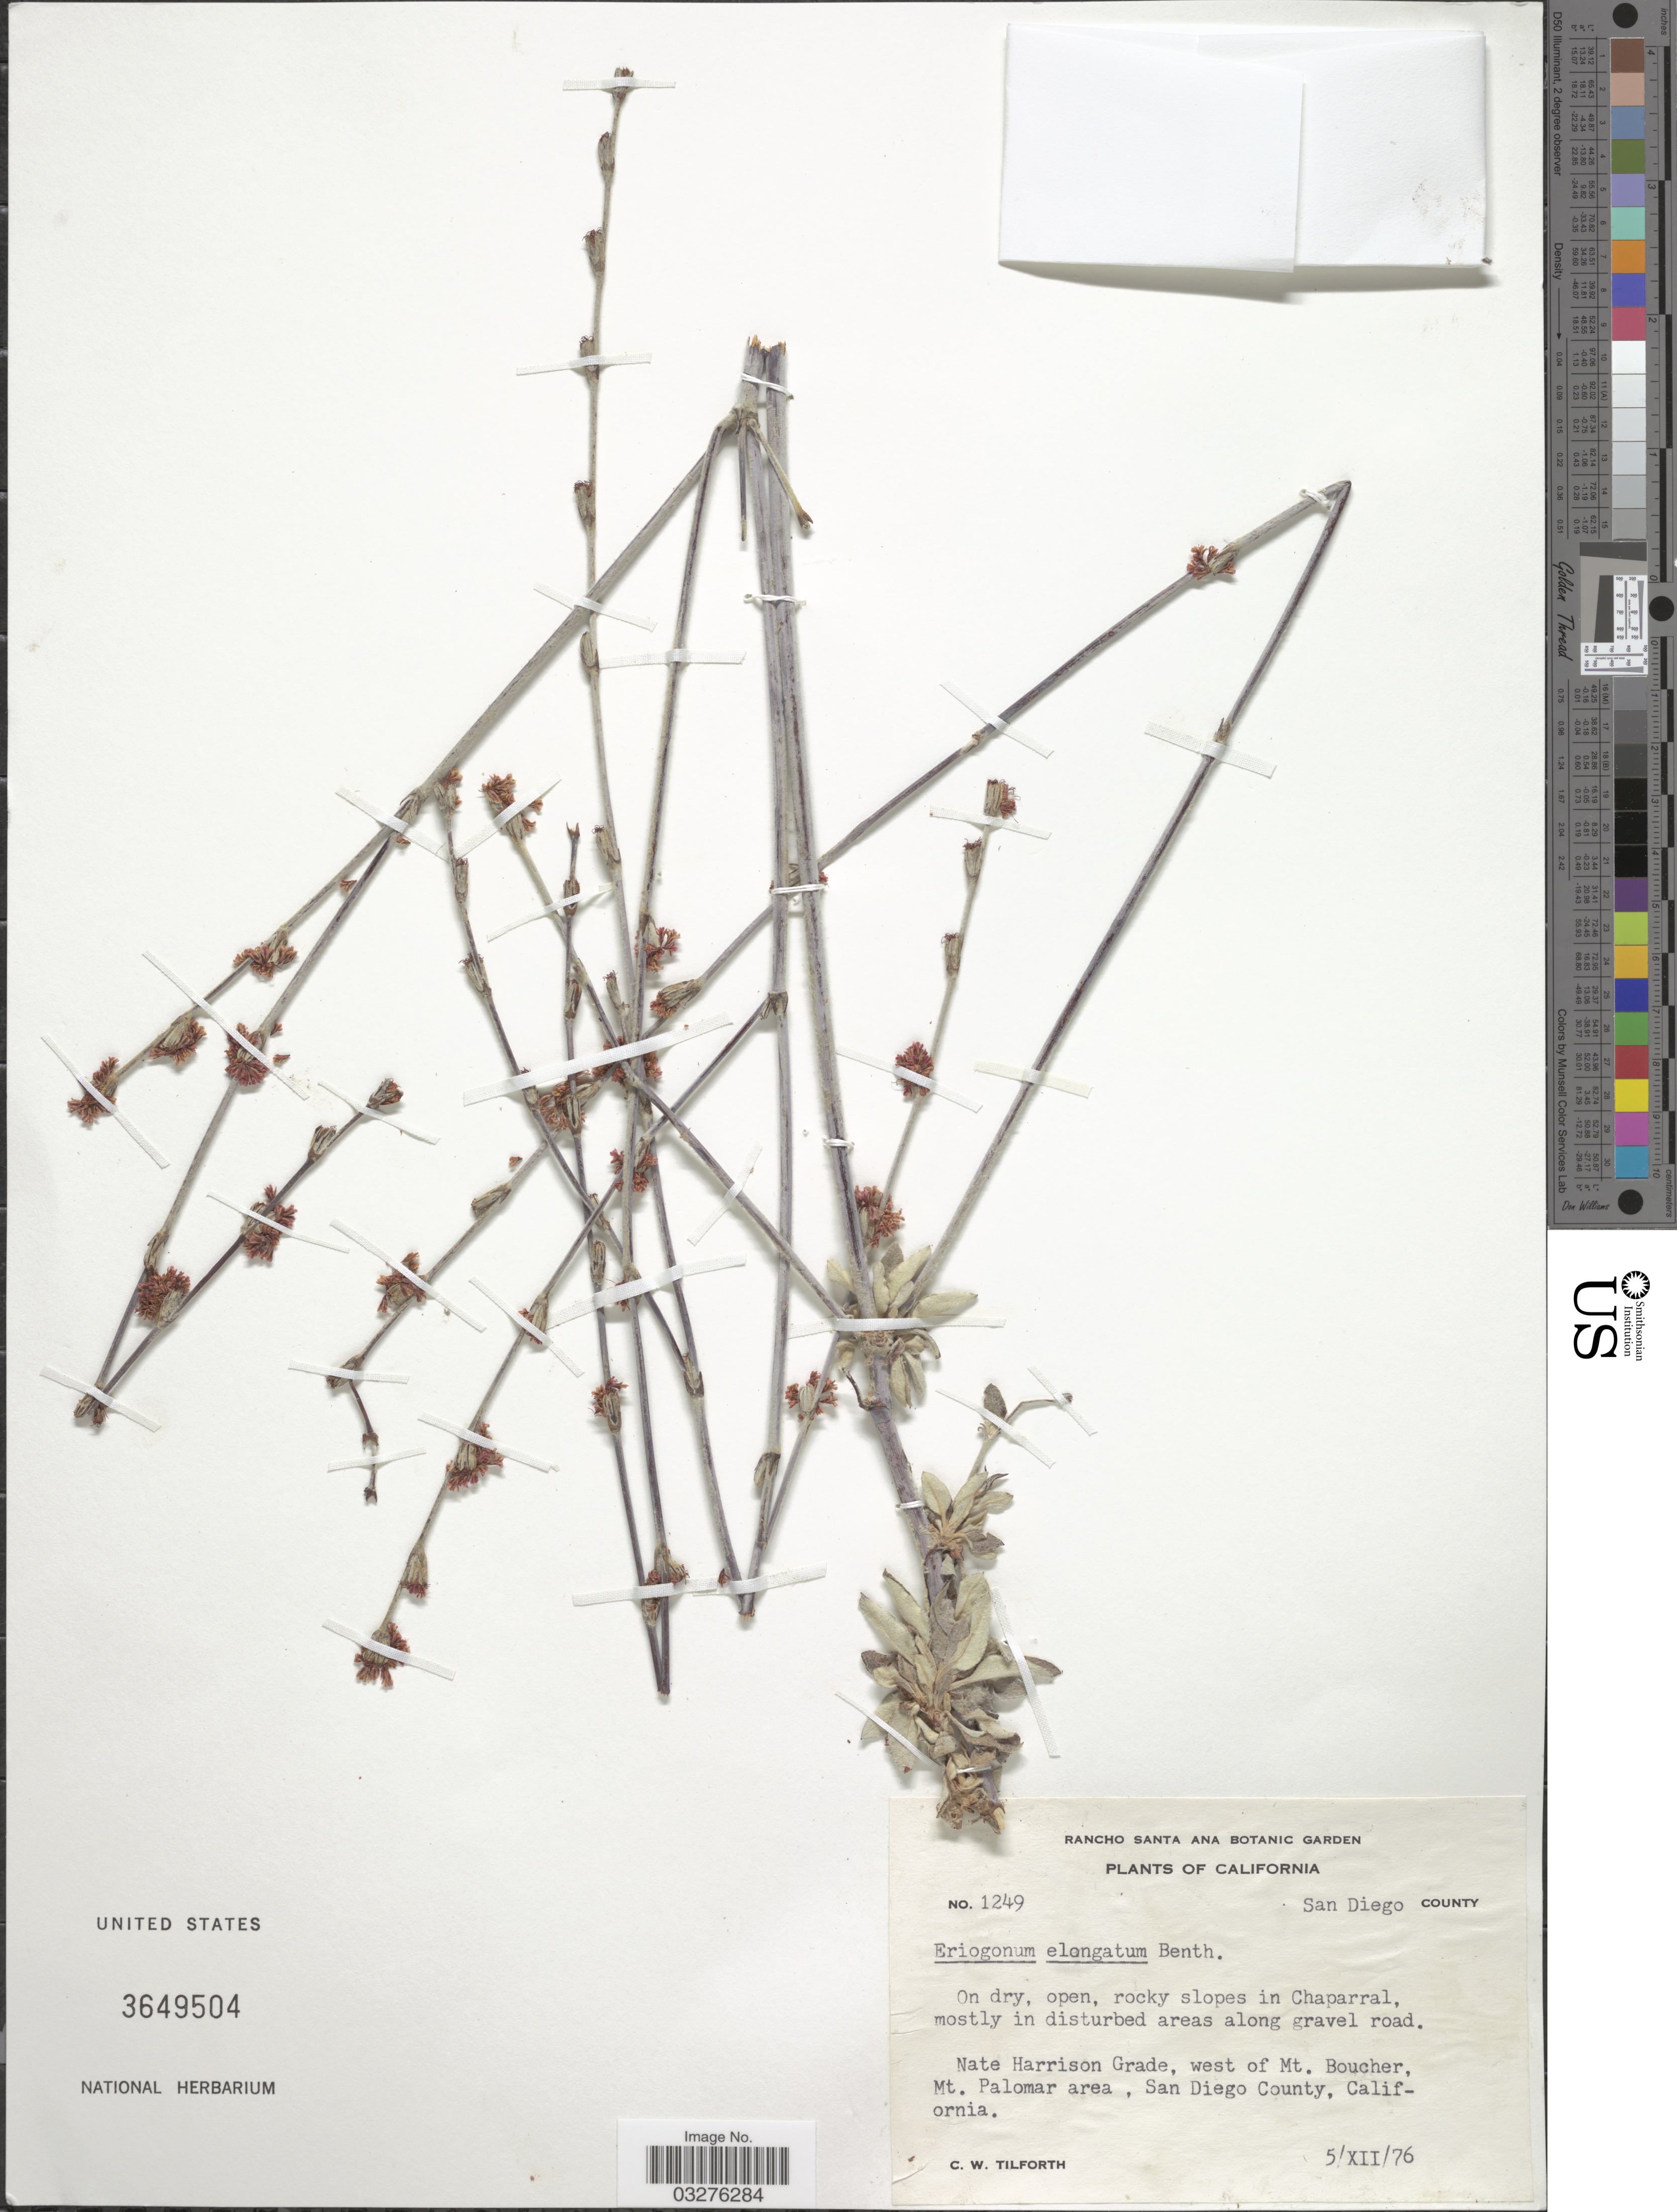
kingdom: Plantae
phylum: Tracheophyta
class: Magnoliopsida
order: Caryophyllales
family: Polygonaceae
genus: Eriogonum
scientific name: Eriogonum elongatum var. elongatum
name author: Benth.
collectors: C. Tilforth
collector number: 1249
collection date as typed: Transcribed d/m/y: 5/12/76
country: United States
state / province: California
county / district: San Diego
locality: San Diego County, On dry, open, rocky slopes in Chaparral, Nate Harrison Grade, west of Mt. Boucher, Mt. Palomar area, San Diego County.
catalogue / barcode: US 3649504